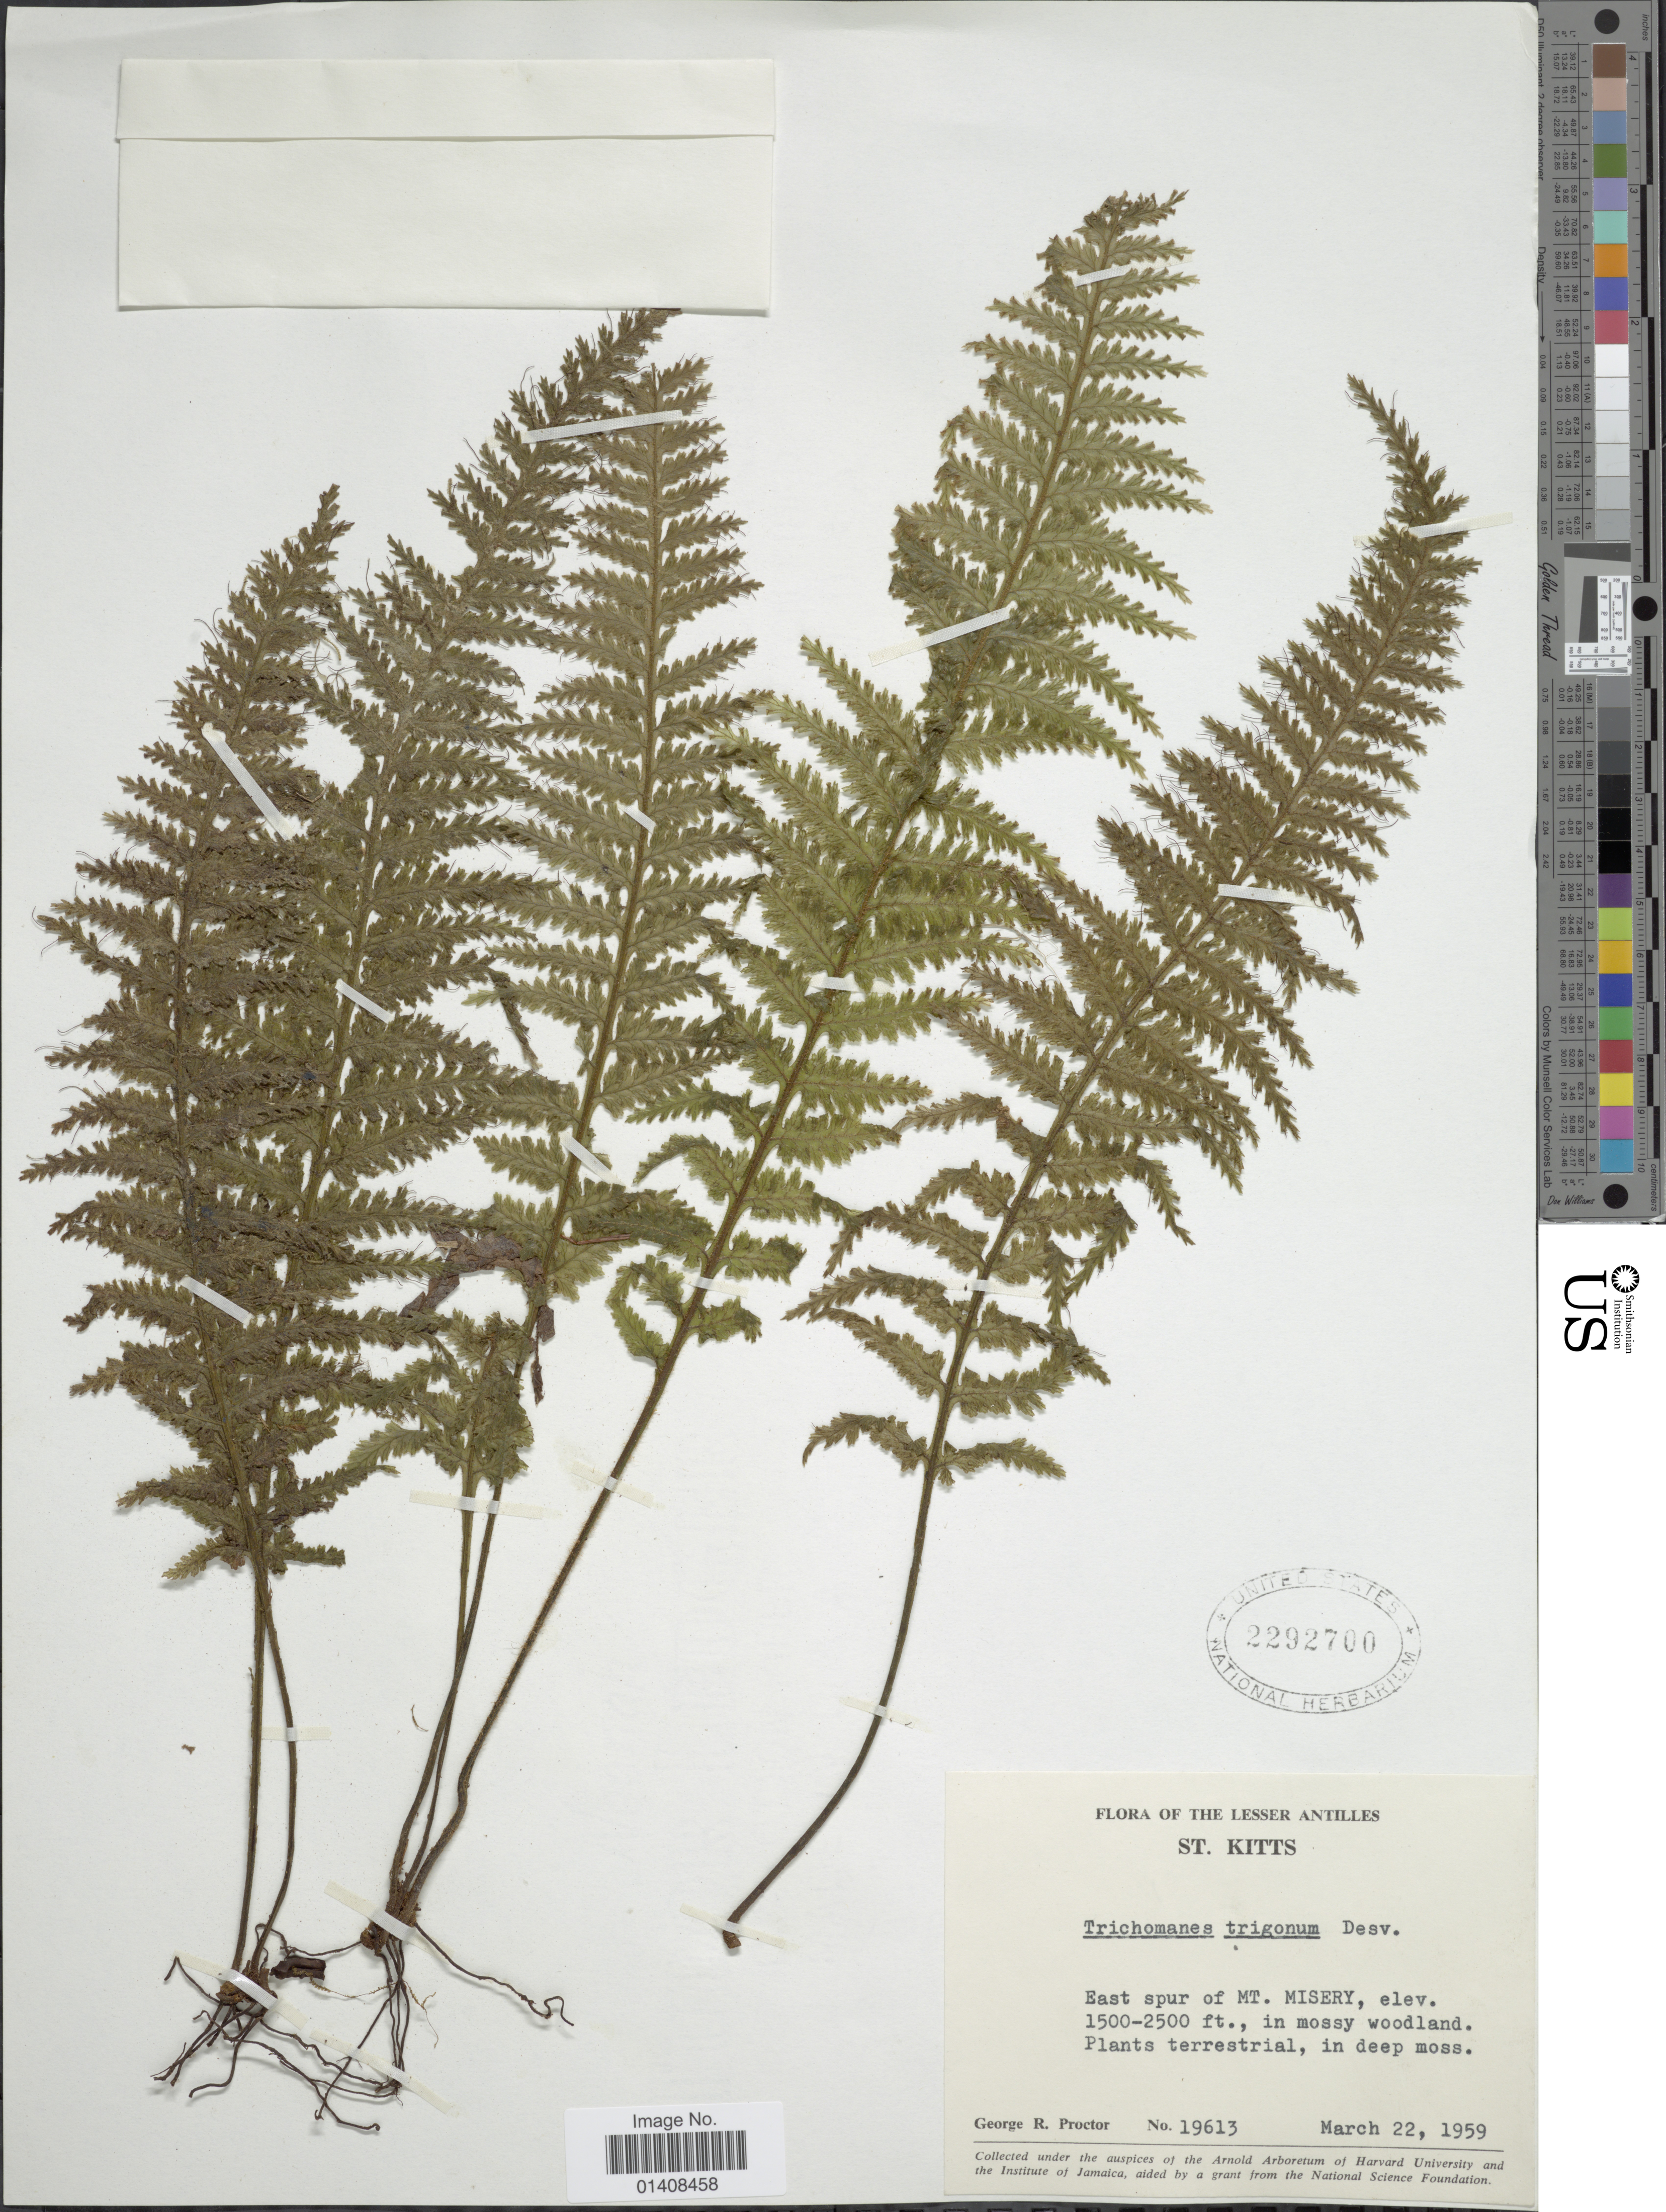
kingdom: Plantae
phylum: Tracheophyta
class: Polypodiopsida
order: Hymenophyllales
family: Hymenophyllaceae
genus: Trichomanes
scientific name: Trichomanes trigonum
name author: Desv.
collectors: G. R. Proctor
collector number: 19613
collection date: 1959-03-22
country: St. Christopher-Nevis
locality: The Lesser Antilles St. Kitts east spur of Mt. Misery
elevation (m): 457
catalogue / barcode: US 2292700